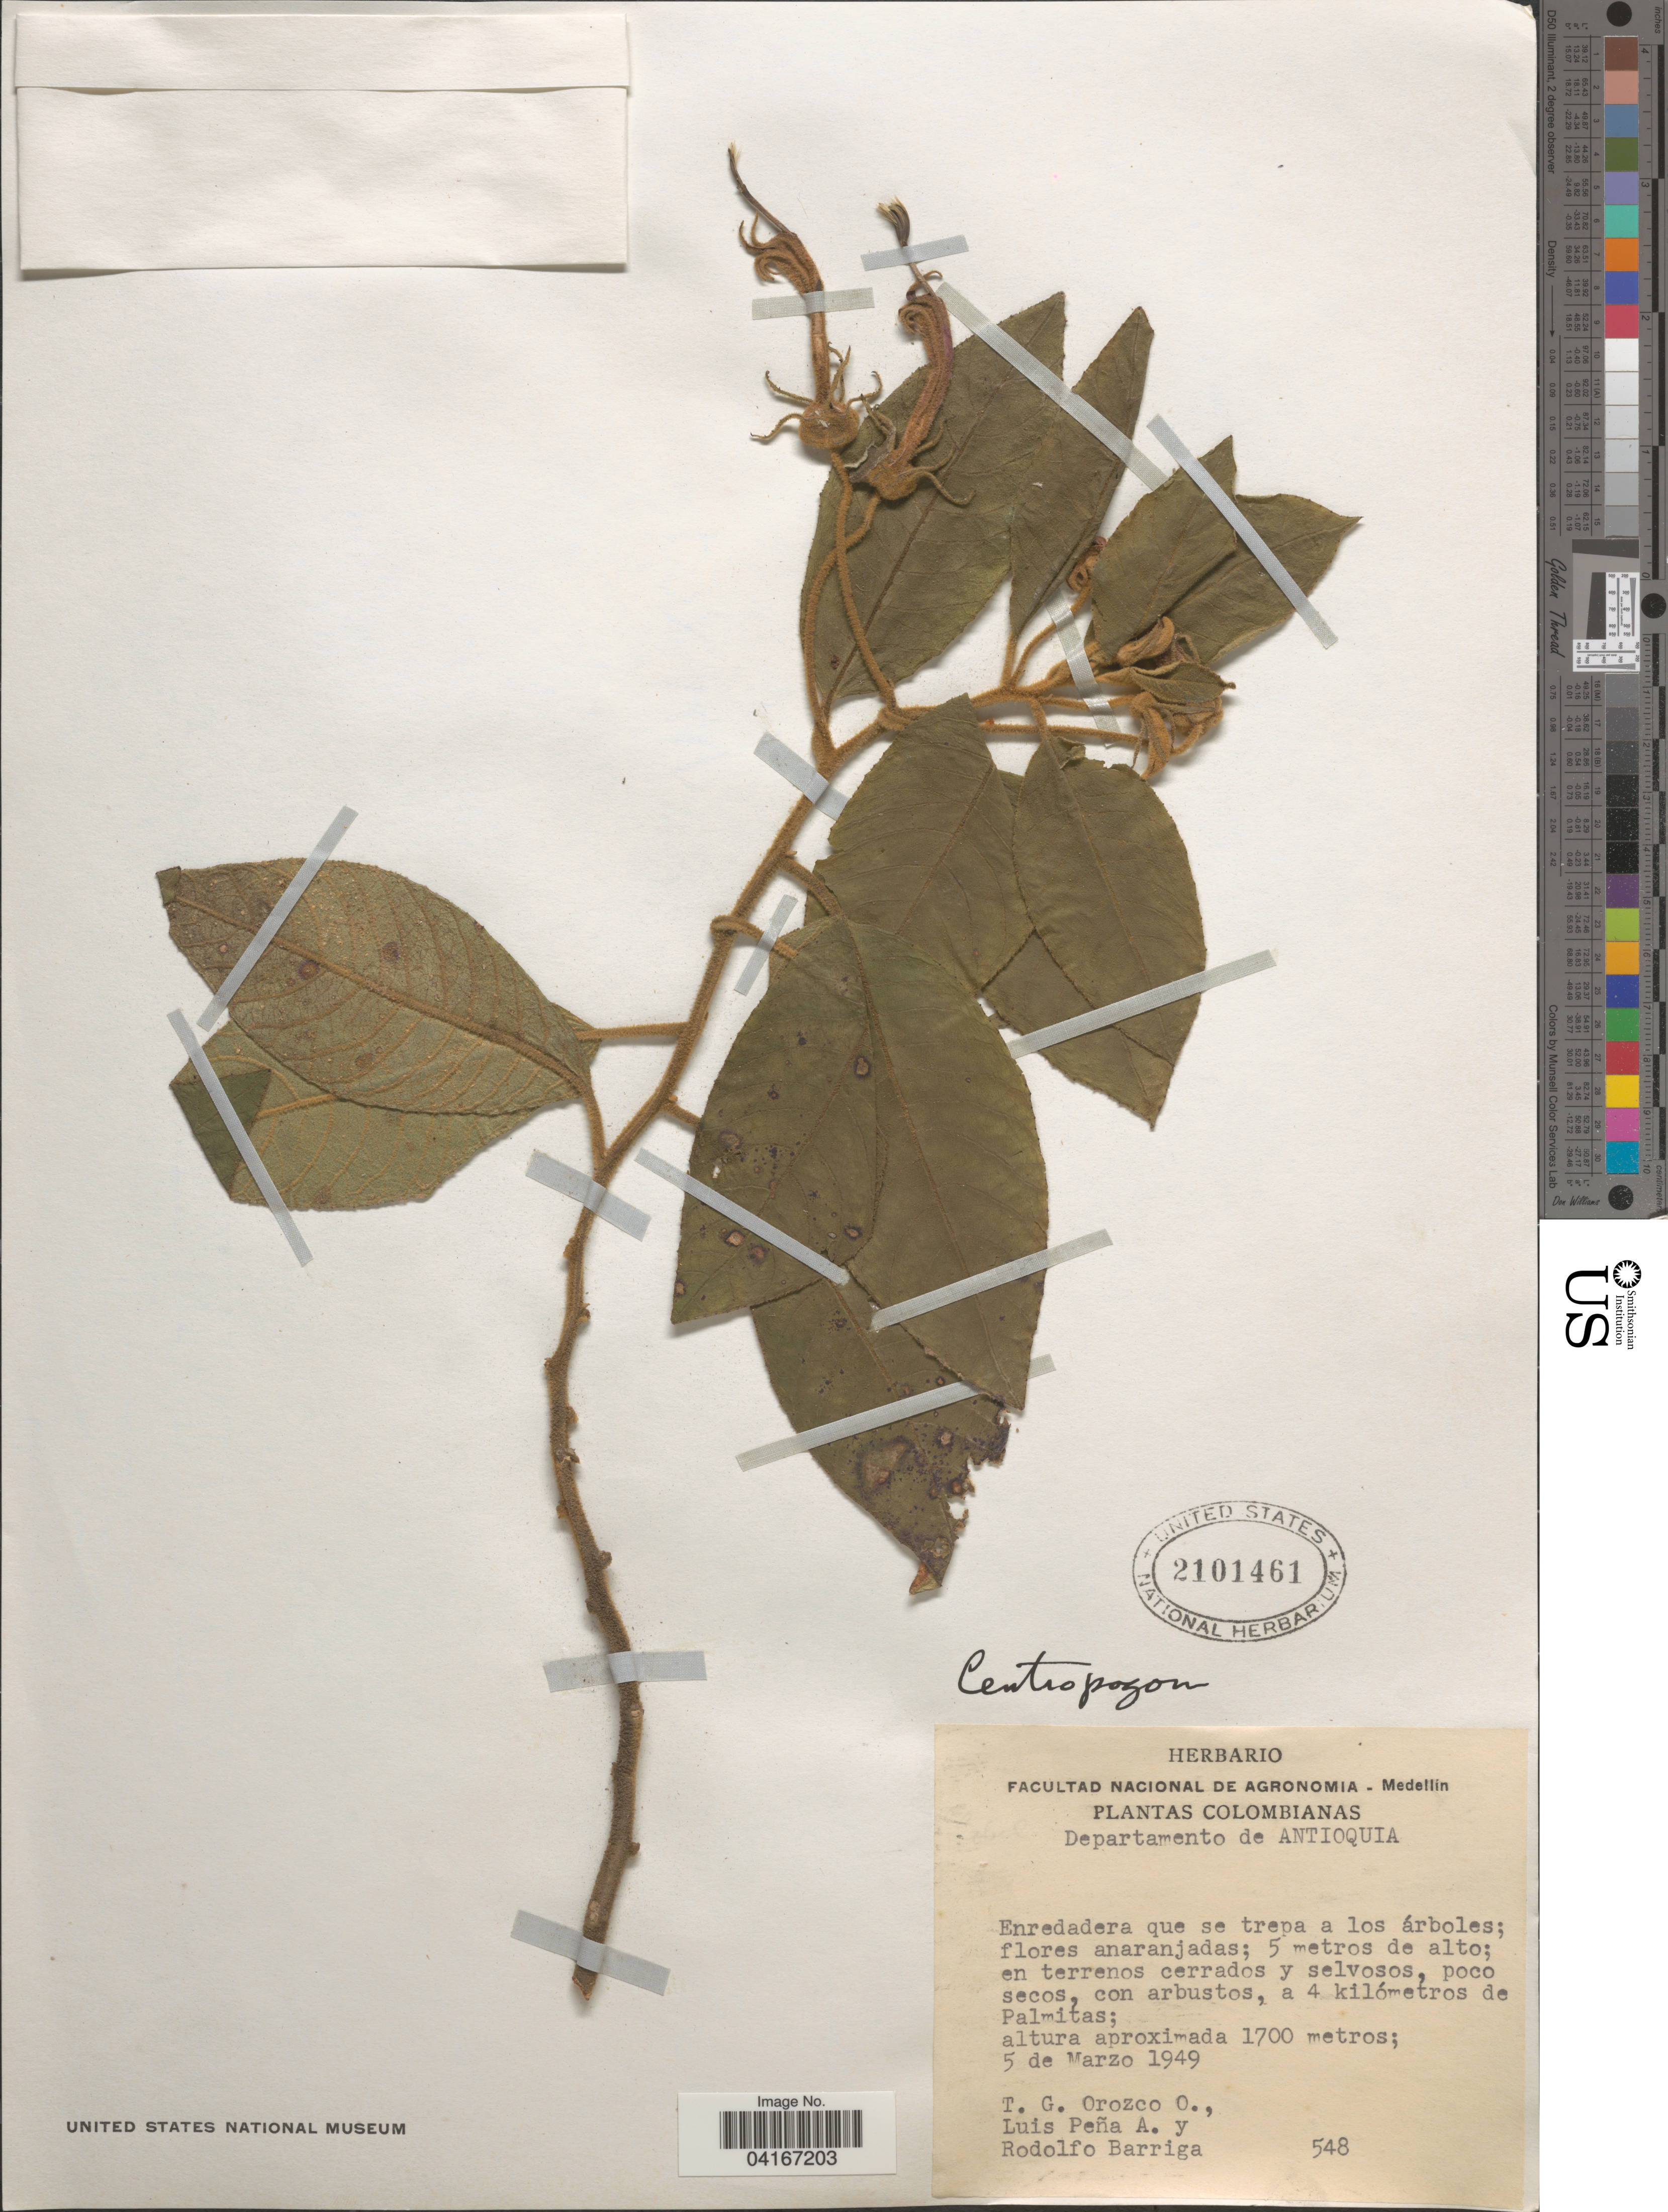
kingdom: Plantae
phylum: Tracheophyta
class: Magnoliopsida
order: Asterales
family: Campanulaceae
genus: Centropogon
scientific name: Centropogon sp.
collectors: T. Orozco, L. Pena A. & R. Barriga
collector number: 548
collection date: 1949-03-05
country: Colombia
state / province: Antioquia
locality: Departamento de Antioquia. A 4 kilómetros de Palmitas.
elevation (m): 1700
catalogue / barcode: US 2101461